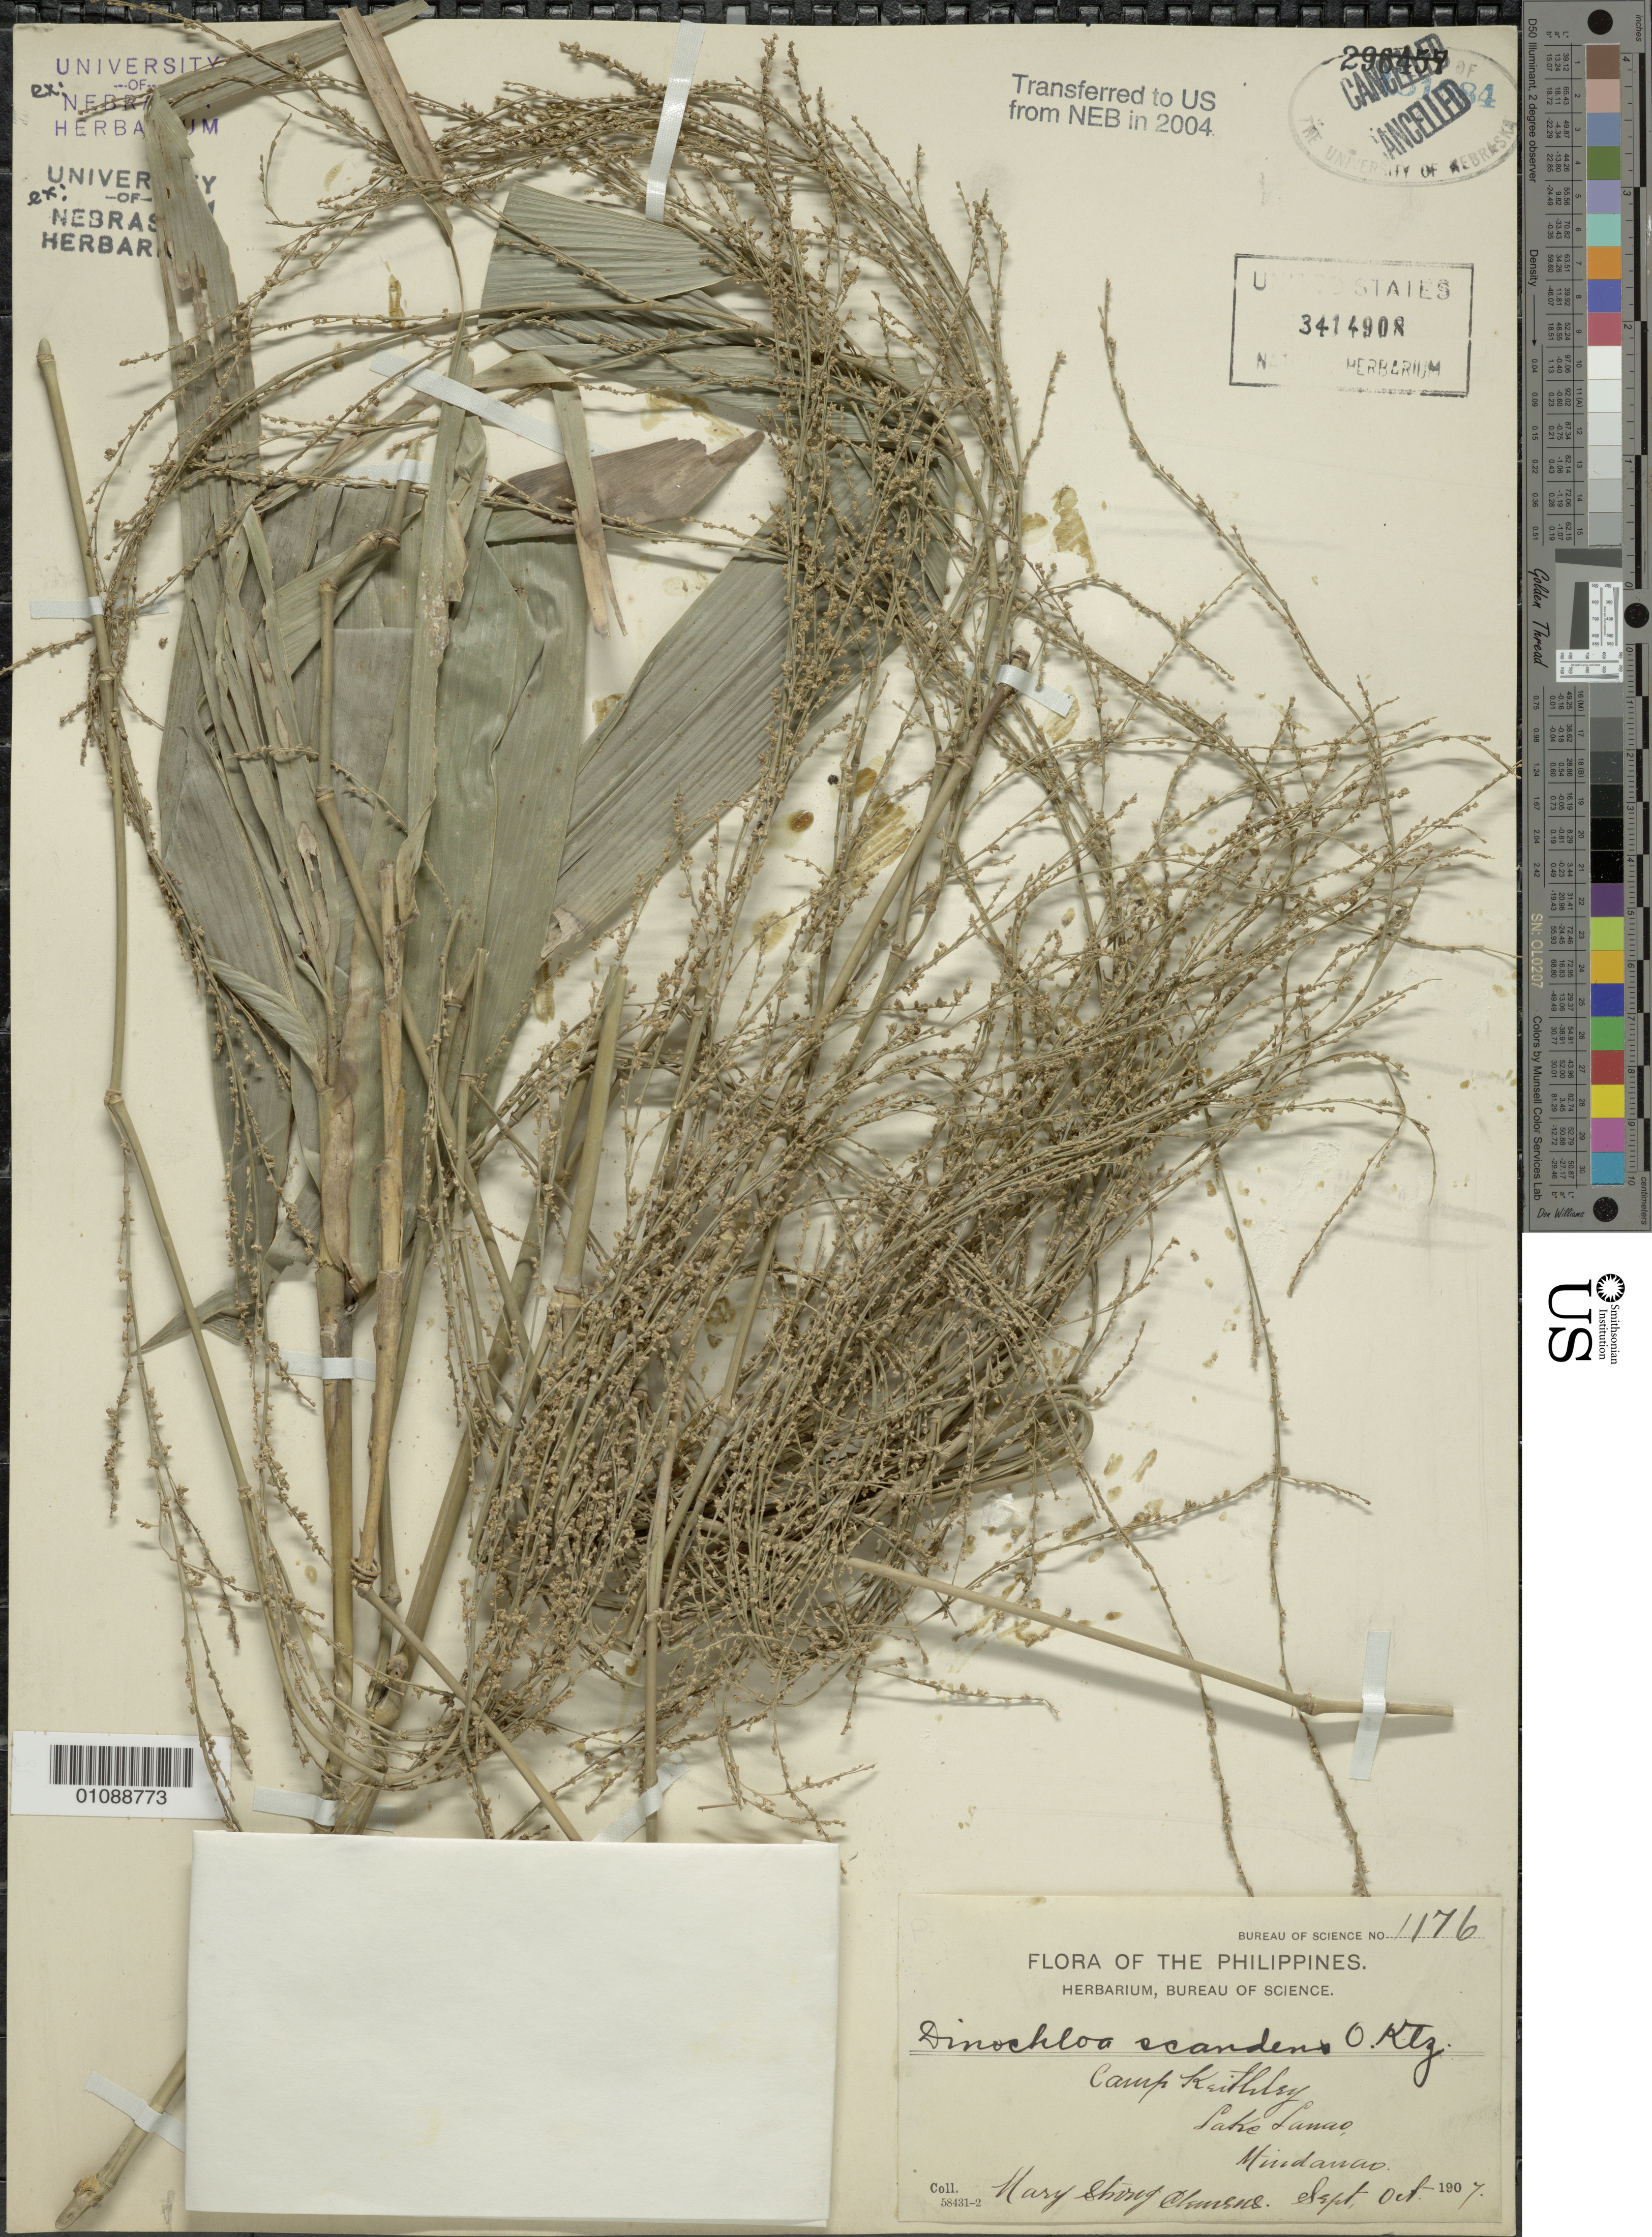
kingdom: Plantae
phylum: Tracheophyta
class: Liliopsida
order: Poales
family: Poaceae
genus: Dinochloa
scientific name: Dinochloa scandens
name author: (Blume ex Nees) Kuntze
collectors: M. S. Clemens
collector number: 1176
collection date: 1907-09/1907-10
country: Philippines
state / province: Muslim Mindanao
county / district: Lanao del Sur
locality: Camp Keithley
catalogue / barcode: US 3414908